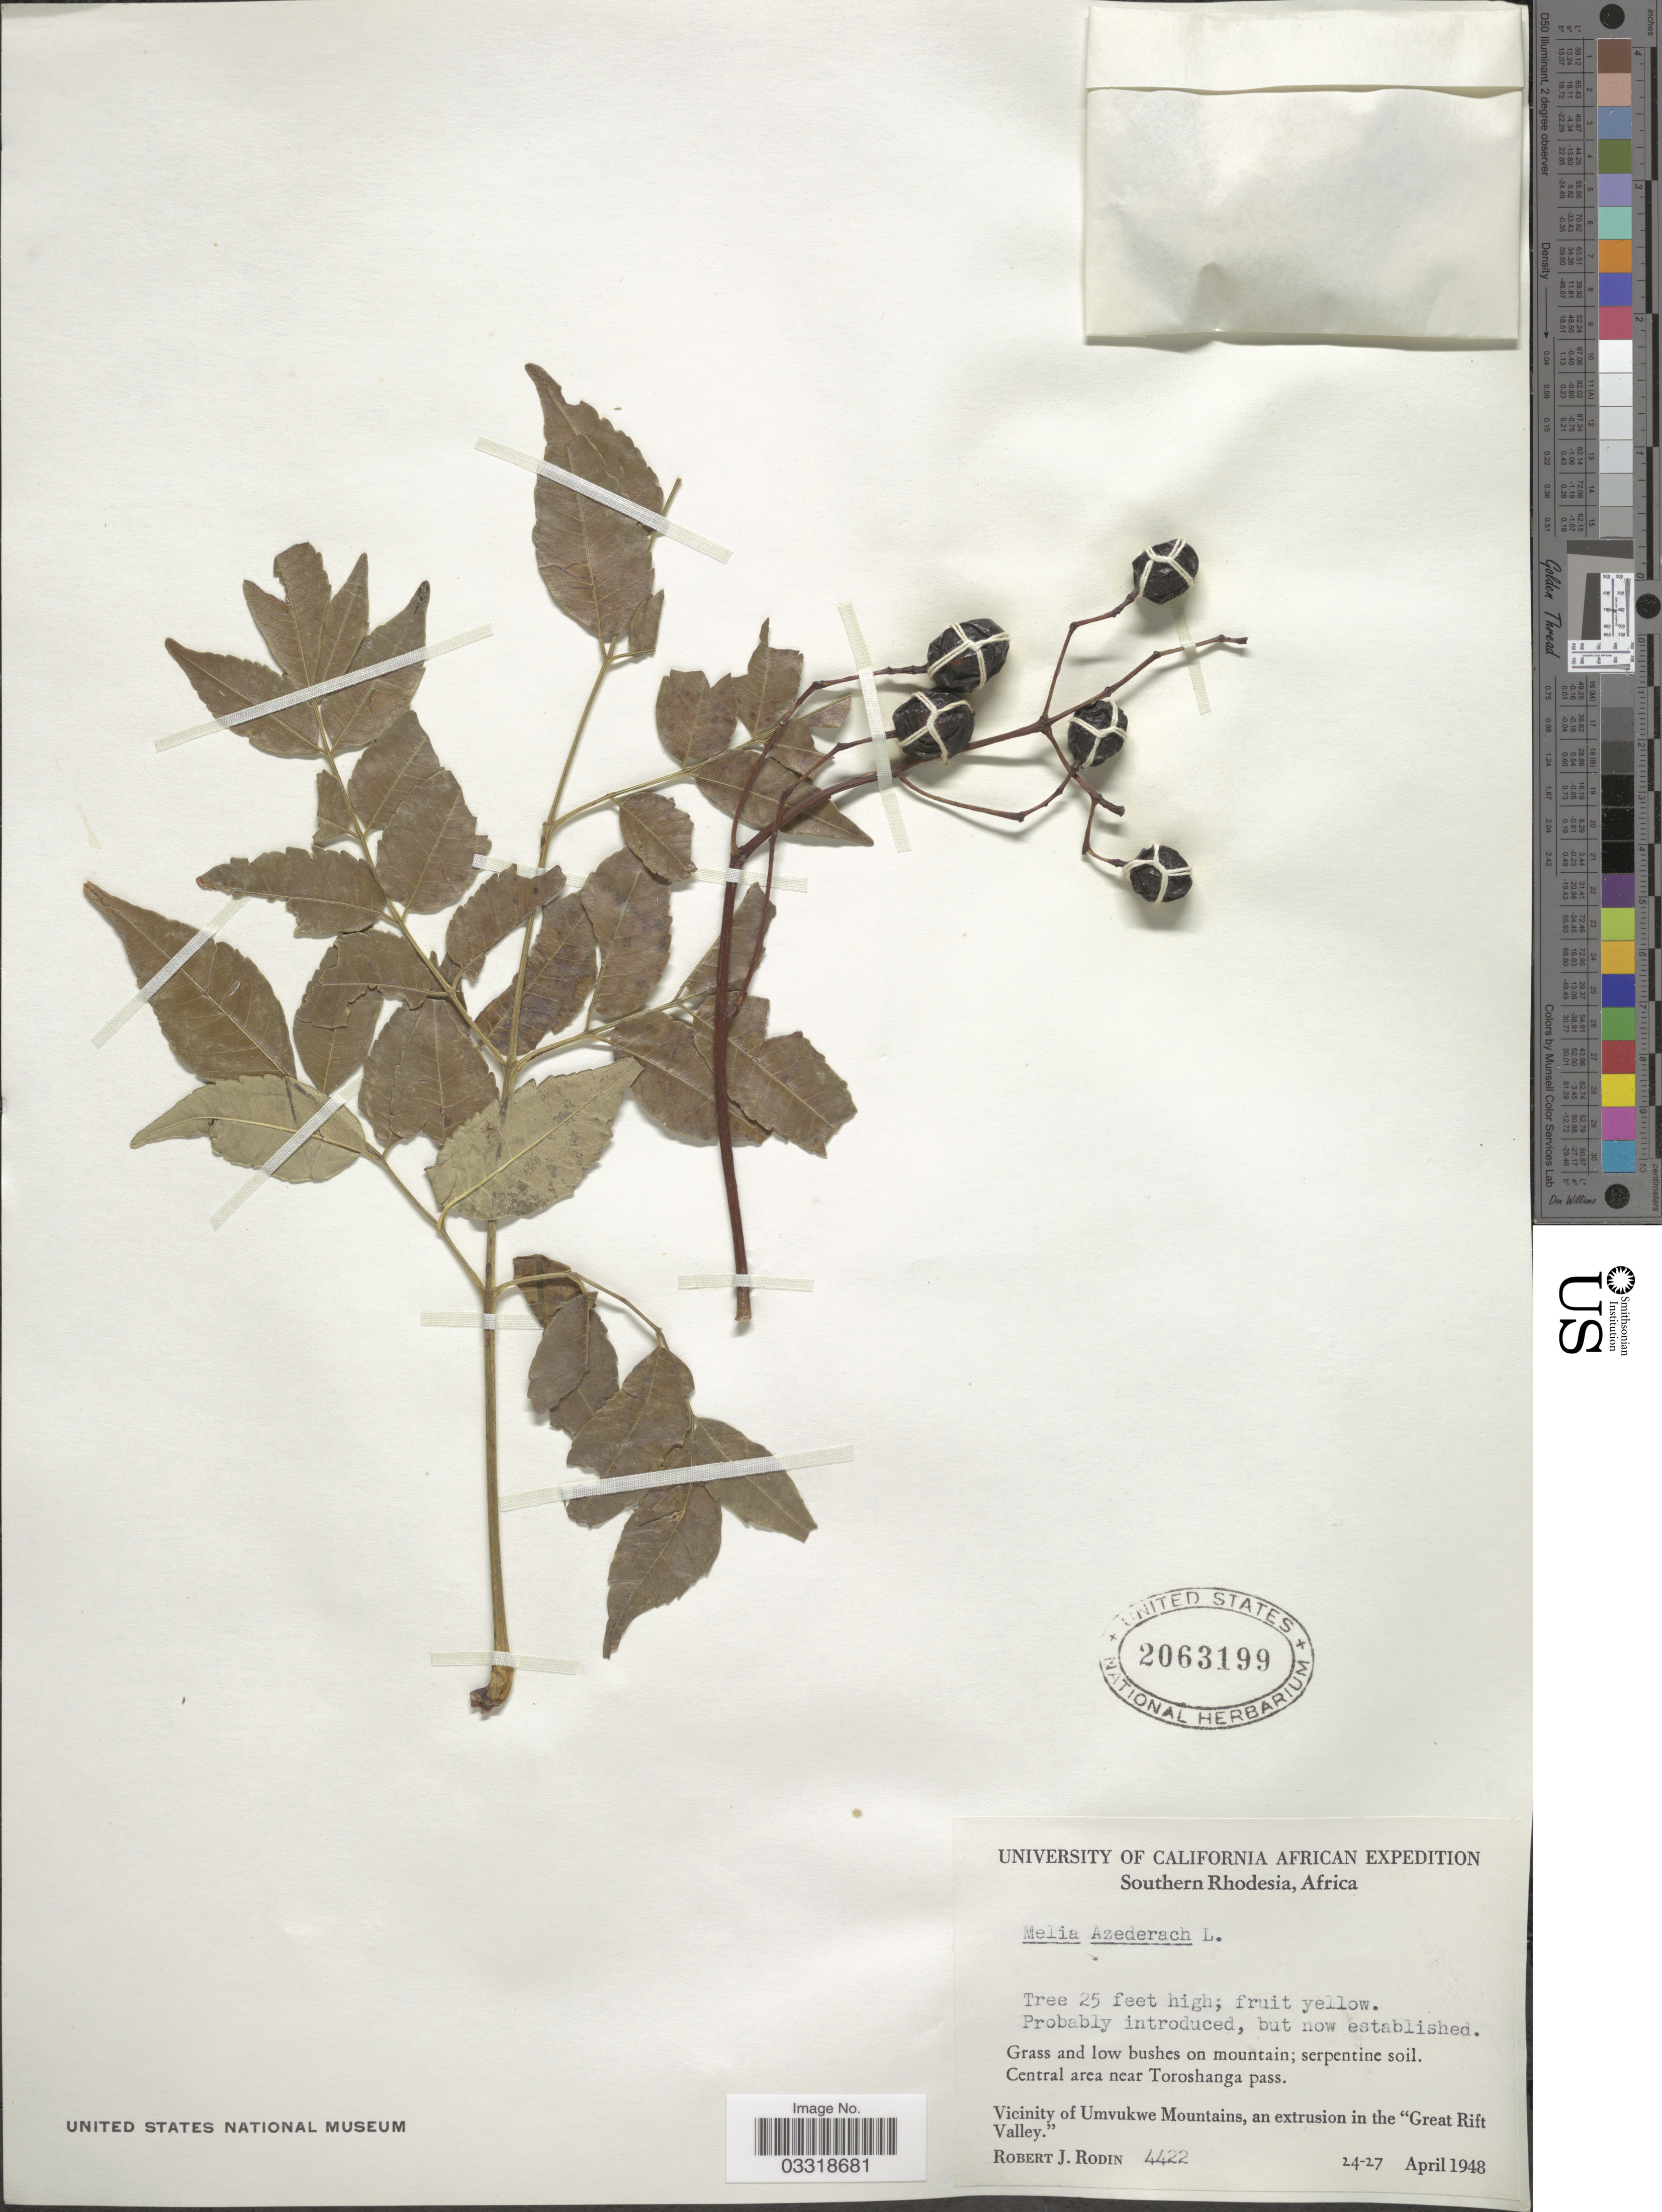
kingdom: Plantae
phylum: Tracheophyta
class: Magnoliopsida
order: Sapindales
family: Meliaceae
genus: Melia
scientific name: Melia azedarach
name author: L.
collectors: R. J. Rodin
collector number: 4422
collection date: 1948-04-24/1948-04-27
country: Zimbabwe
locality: Southern Rhodesia. Central area near Toroshanga pass. Vicinity of Umvukwe Mountains, an extrusion in the "Great Rift Valley."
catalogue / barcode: US 2063199